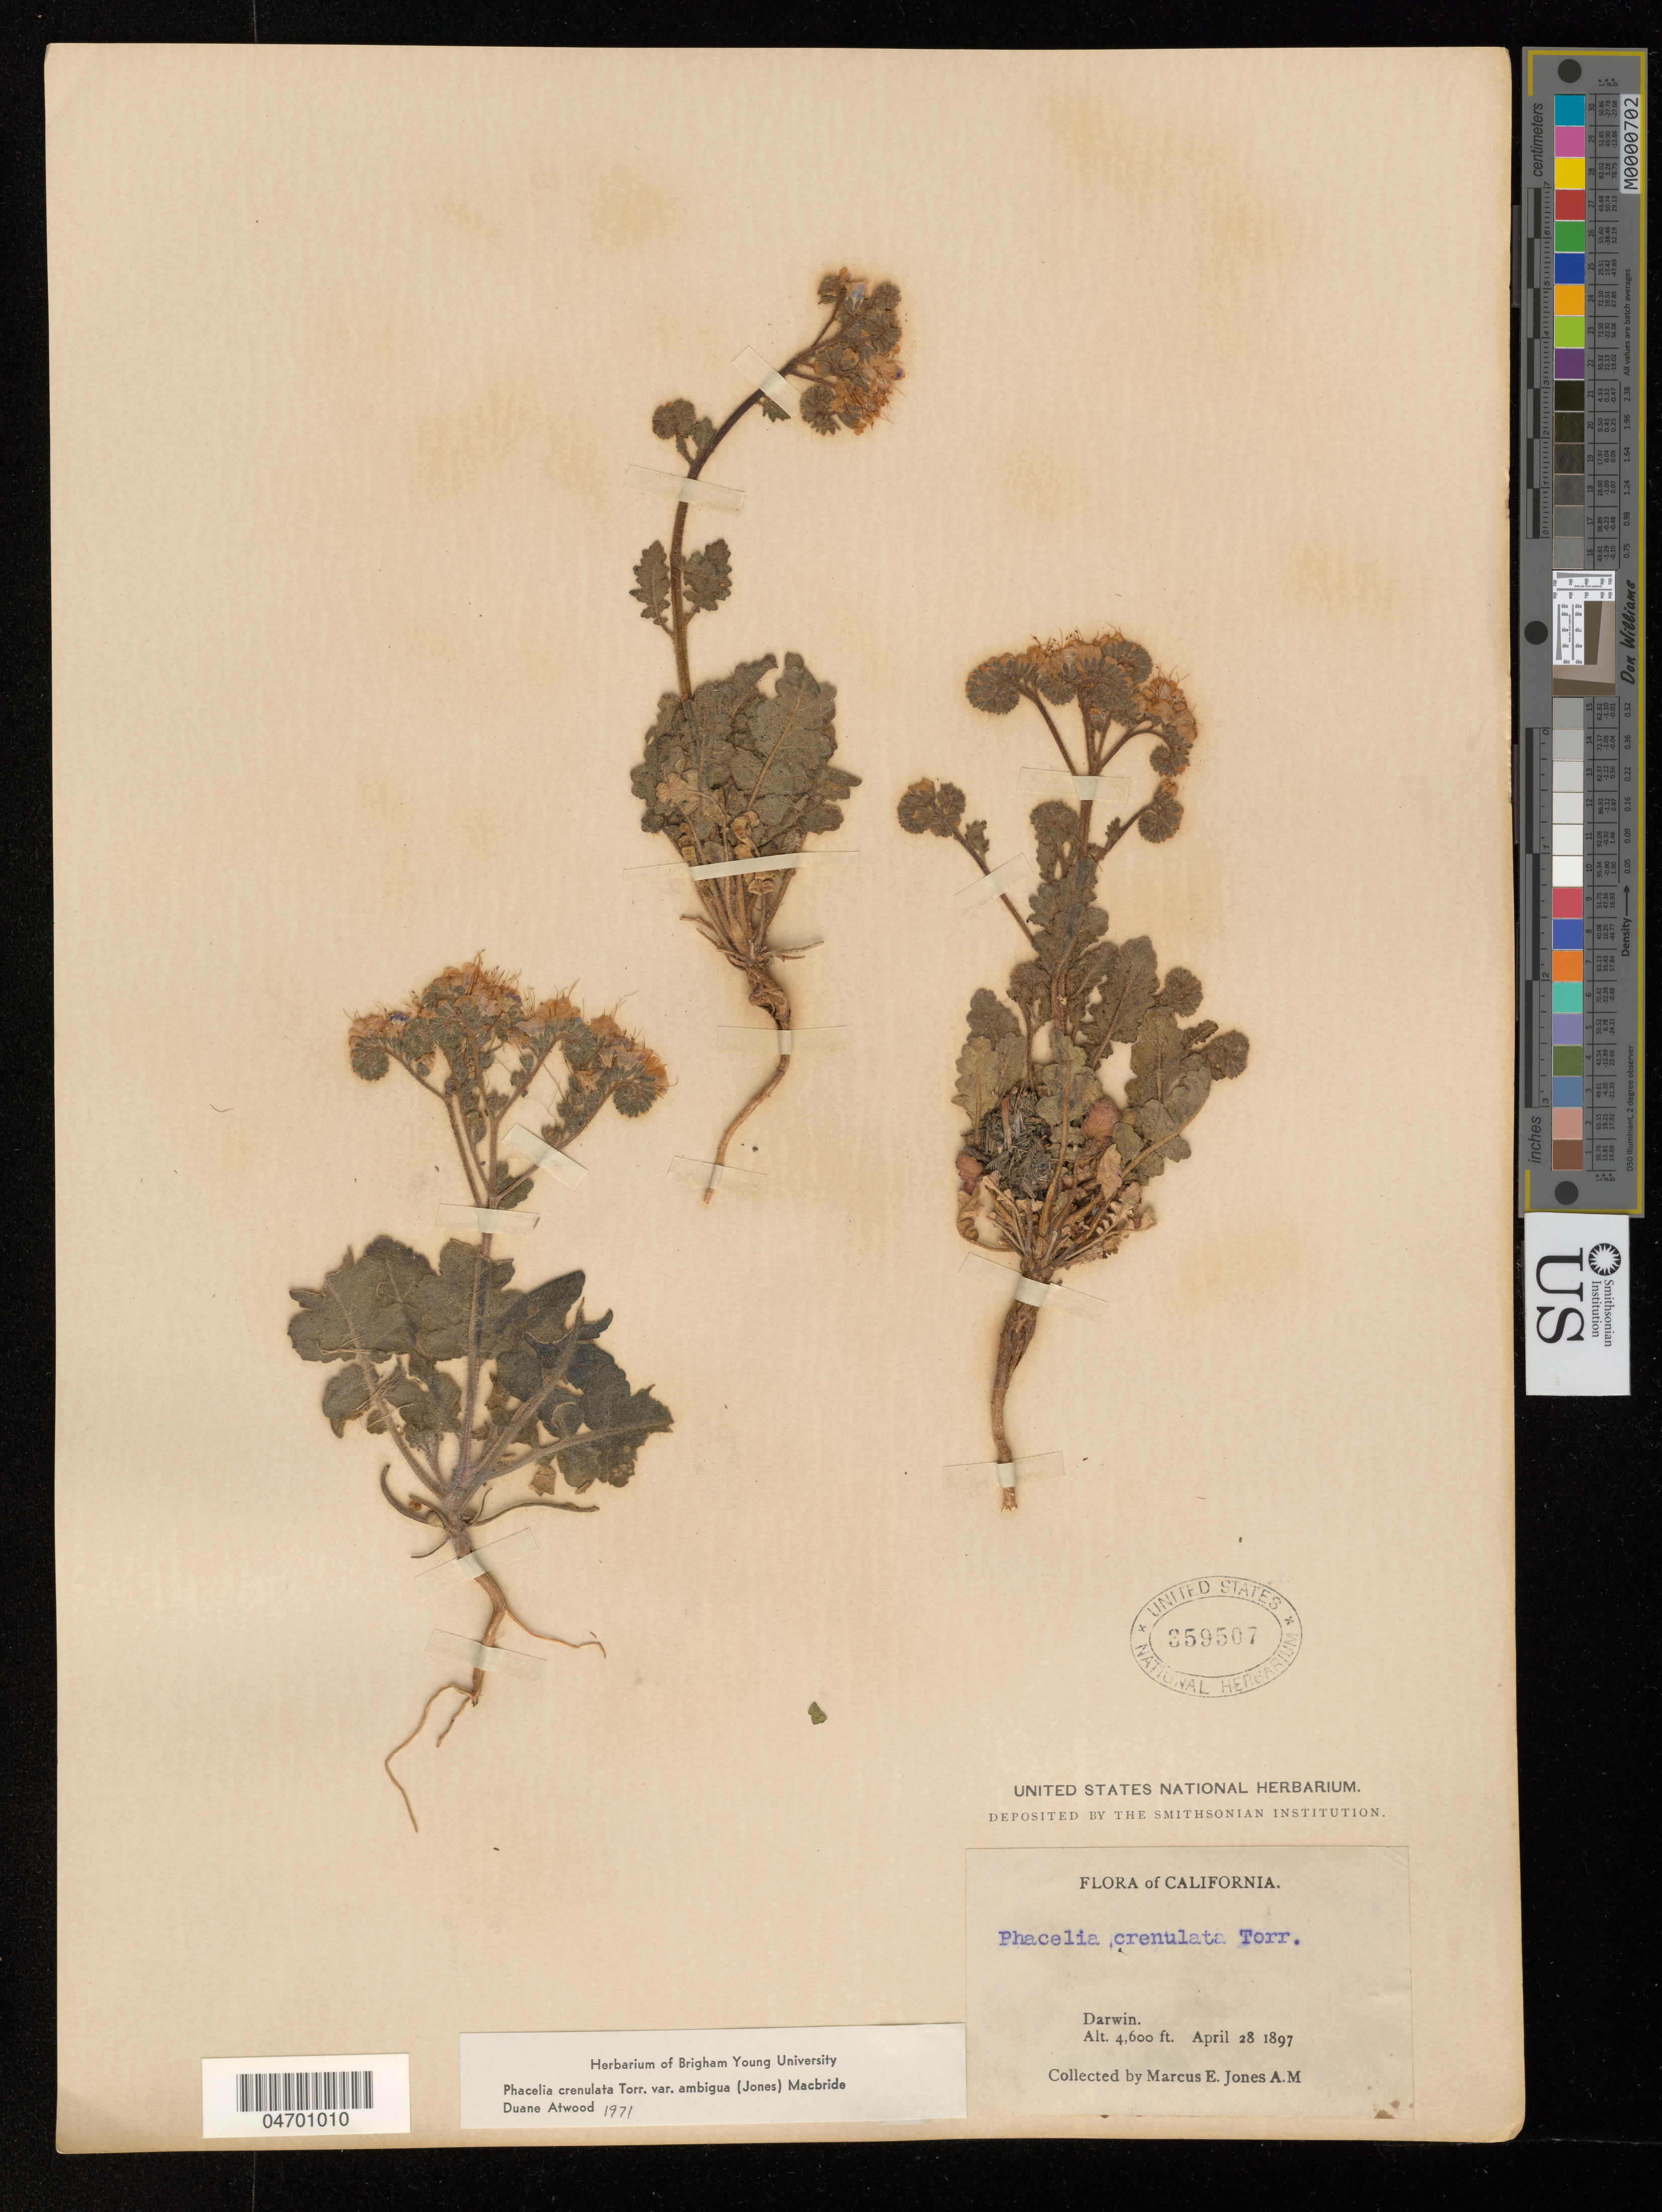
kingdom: Plantae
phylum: Tracheophyta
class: Magnoliopsida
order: Boraginales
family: Hydrophyllaceae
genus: Phacelia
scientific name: Phacelia crenulata var. ambigua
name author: (M.E. Jones) J.F. Macbr.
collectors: M. E. Jones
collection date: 1897-04-28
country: United States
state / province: California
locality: Darwin.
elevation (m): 1402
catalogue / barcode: US 359507